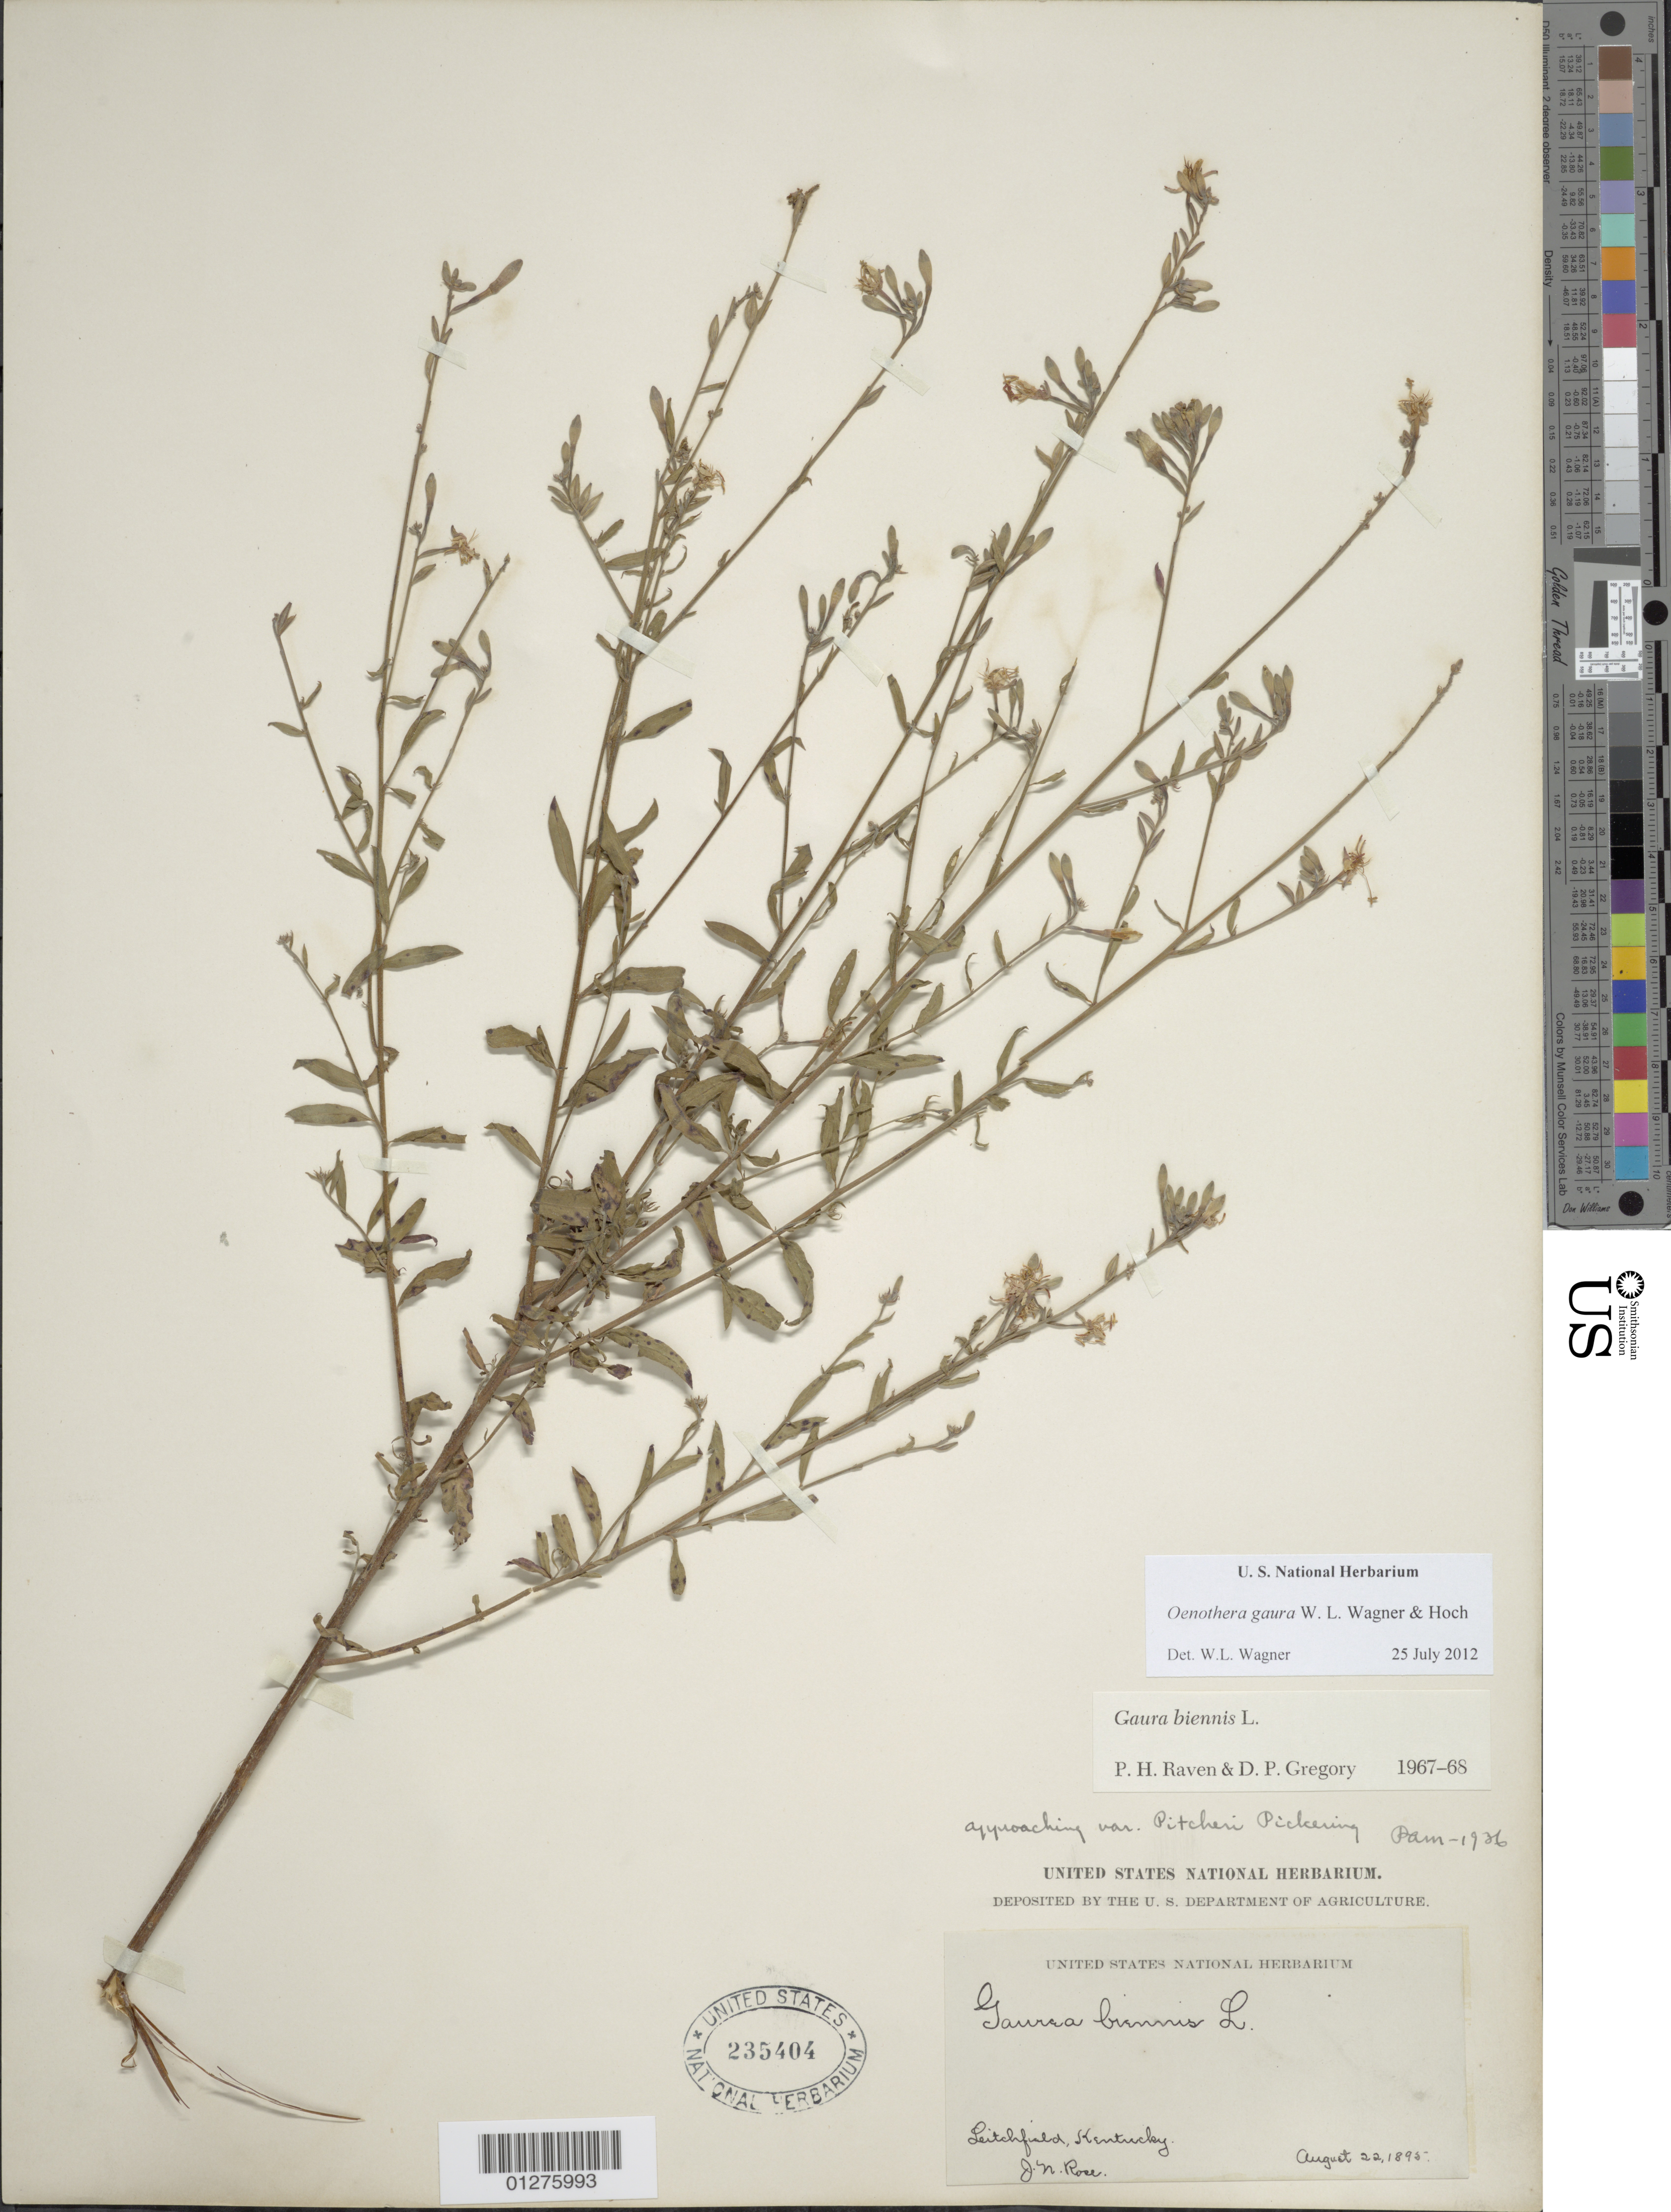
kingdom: Plantae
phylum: Tracheophyta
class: Magnoliopsida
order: Myrtales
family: Onagraceae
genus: Oenothera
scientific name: Oenothera gaura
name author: W.L. Wagner & Hoch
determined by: Wagner, W. L., (BOT), Smithsonian Institution - National Museum of Natural History (UNITED STATES)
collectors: J. N. Rose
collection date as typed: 22 Aug 1895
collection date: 1895-08-22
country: United States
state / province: Kentucky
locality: Litchfield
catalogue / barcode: US 235404